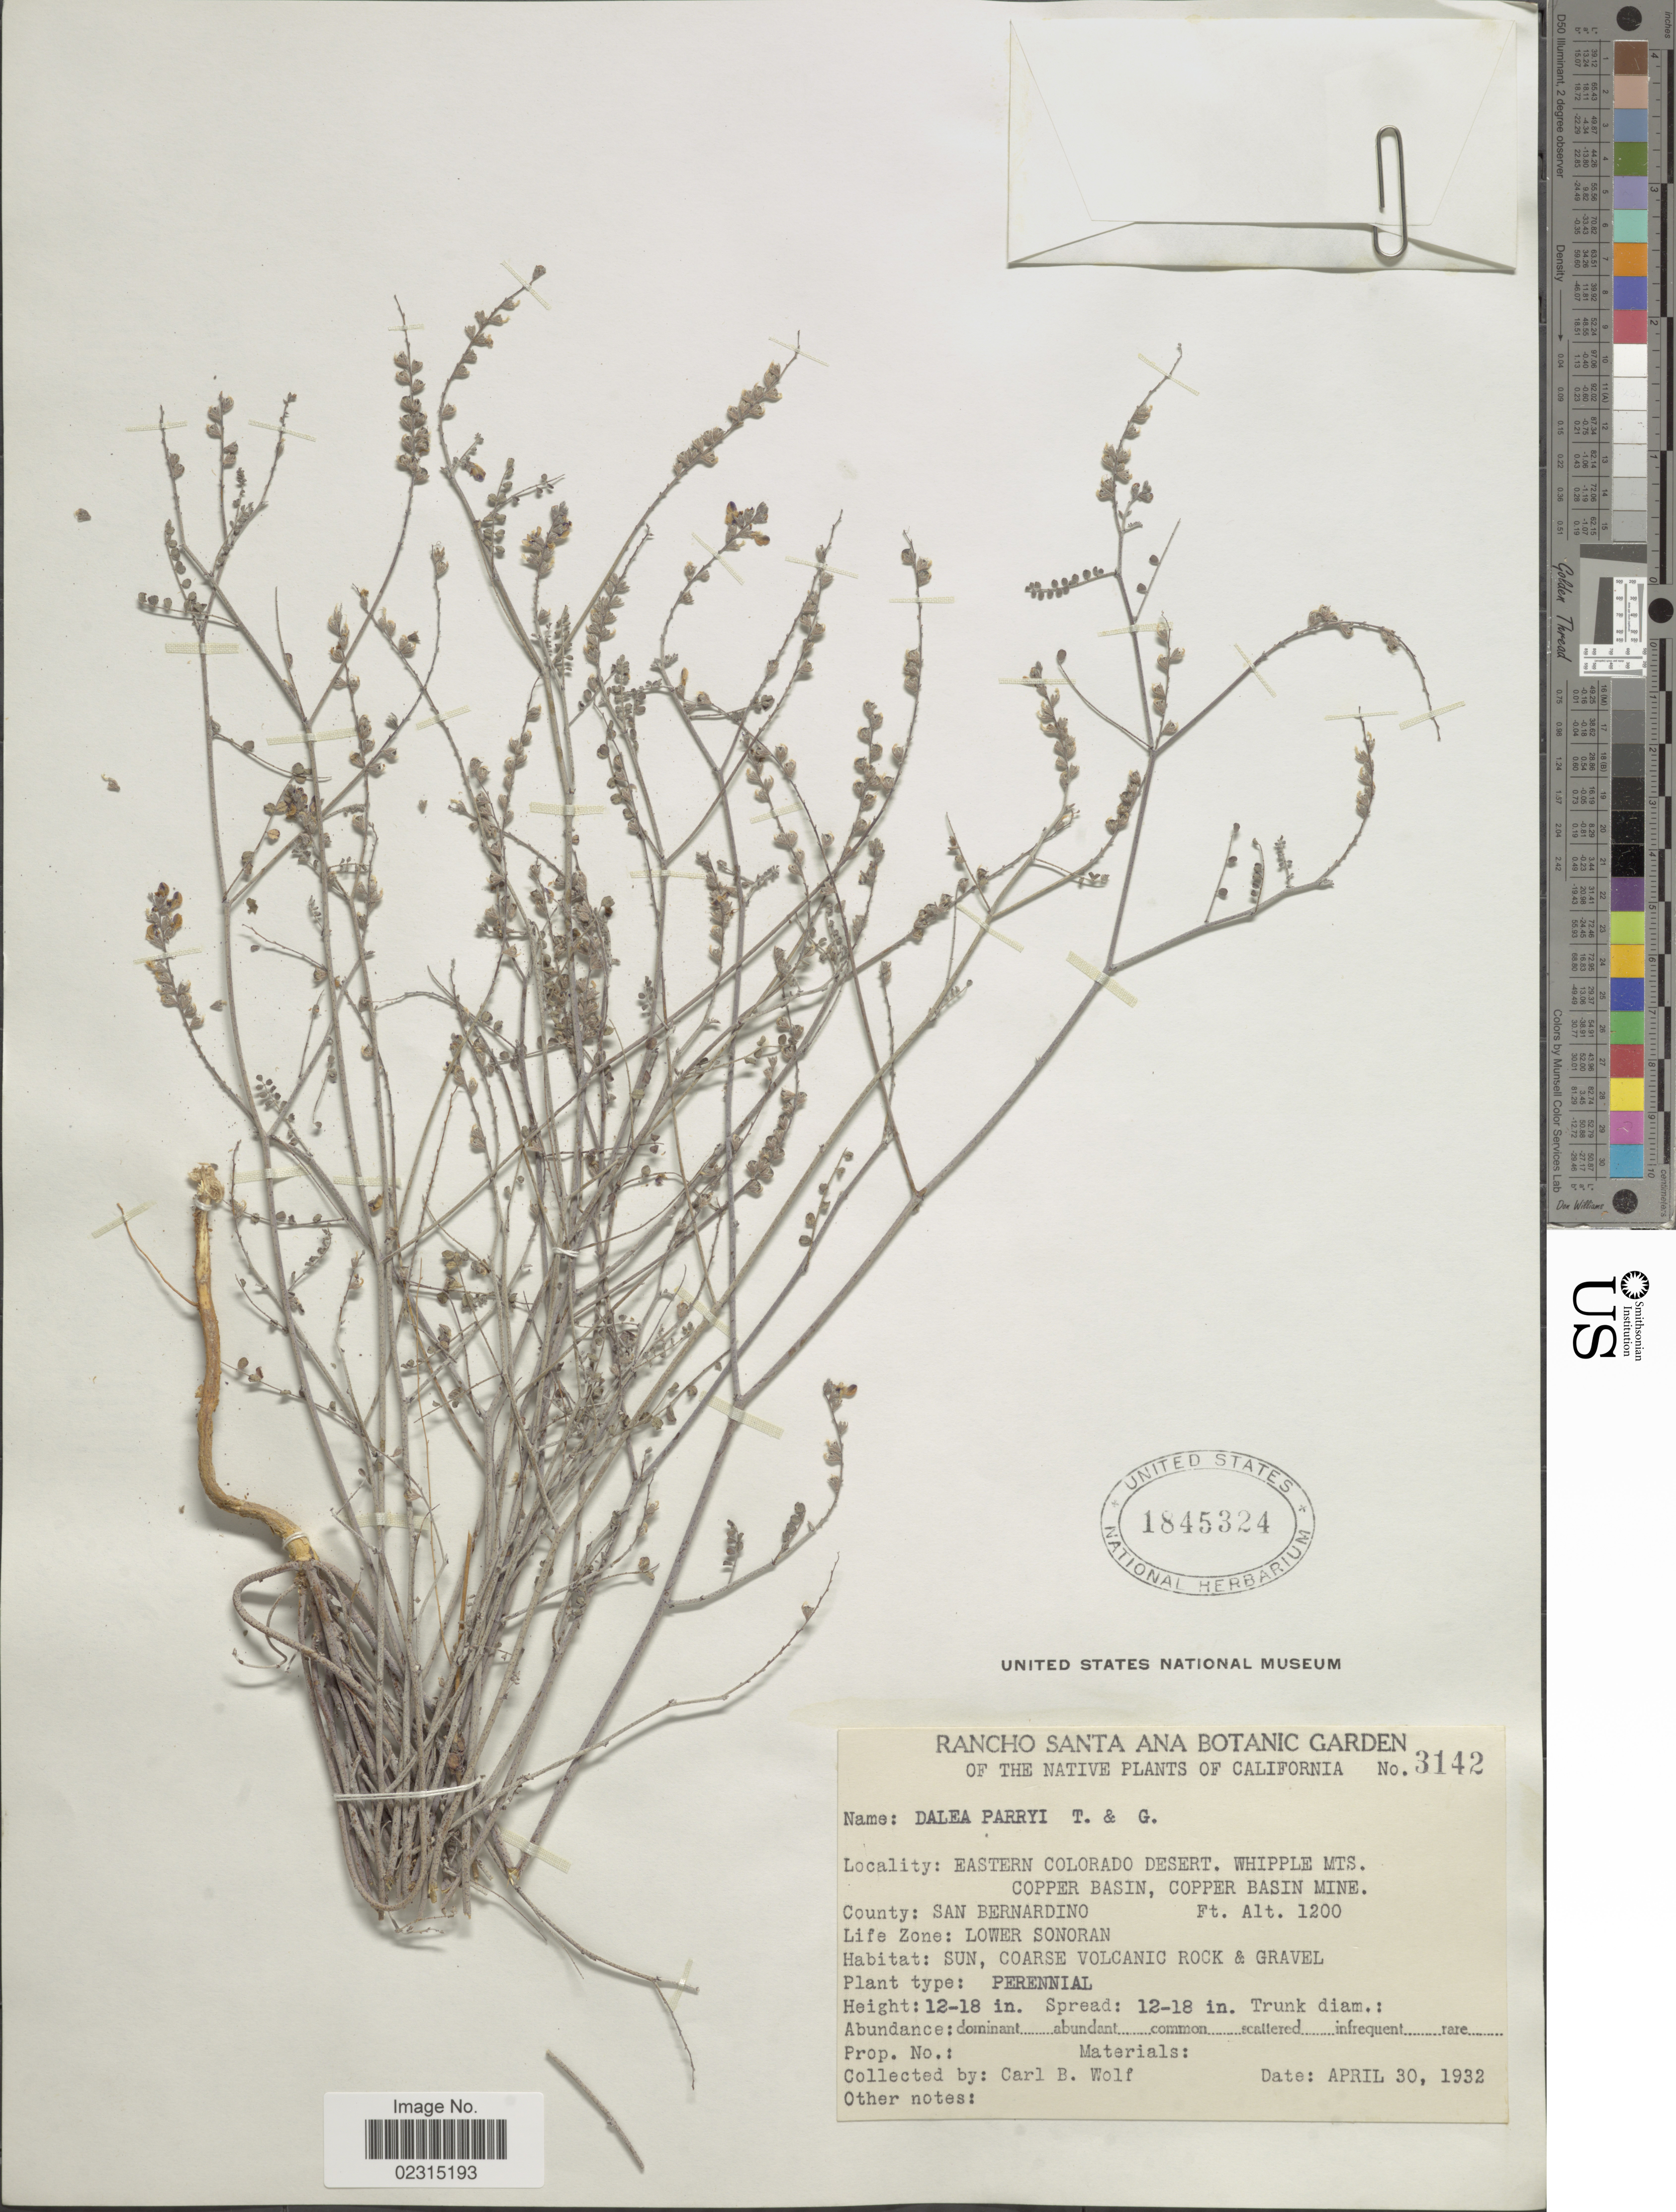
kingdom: Plantae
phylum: Tracheophyta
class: Magnoliopsida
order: Fabales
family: Fabaceae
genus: Marina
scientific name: Marina parryi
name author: (Torr. & A. Gray) Barneby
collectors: C. B. Wolf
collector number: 3142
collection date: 1932-03-30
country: United States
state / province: California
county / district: San Bernardino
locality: The Native of California, Eastern Colorado Desert, Whipple Mts. Copper Basin, Copper Basin Mine, County: San Bernardino, Life Zone: Lower Sonoran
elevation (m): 366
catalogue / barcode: US 1845324